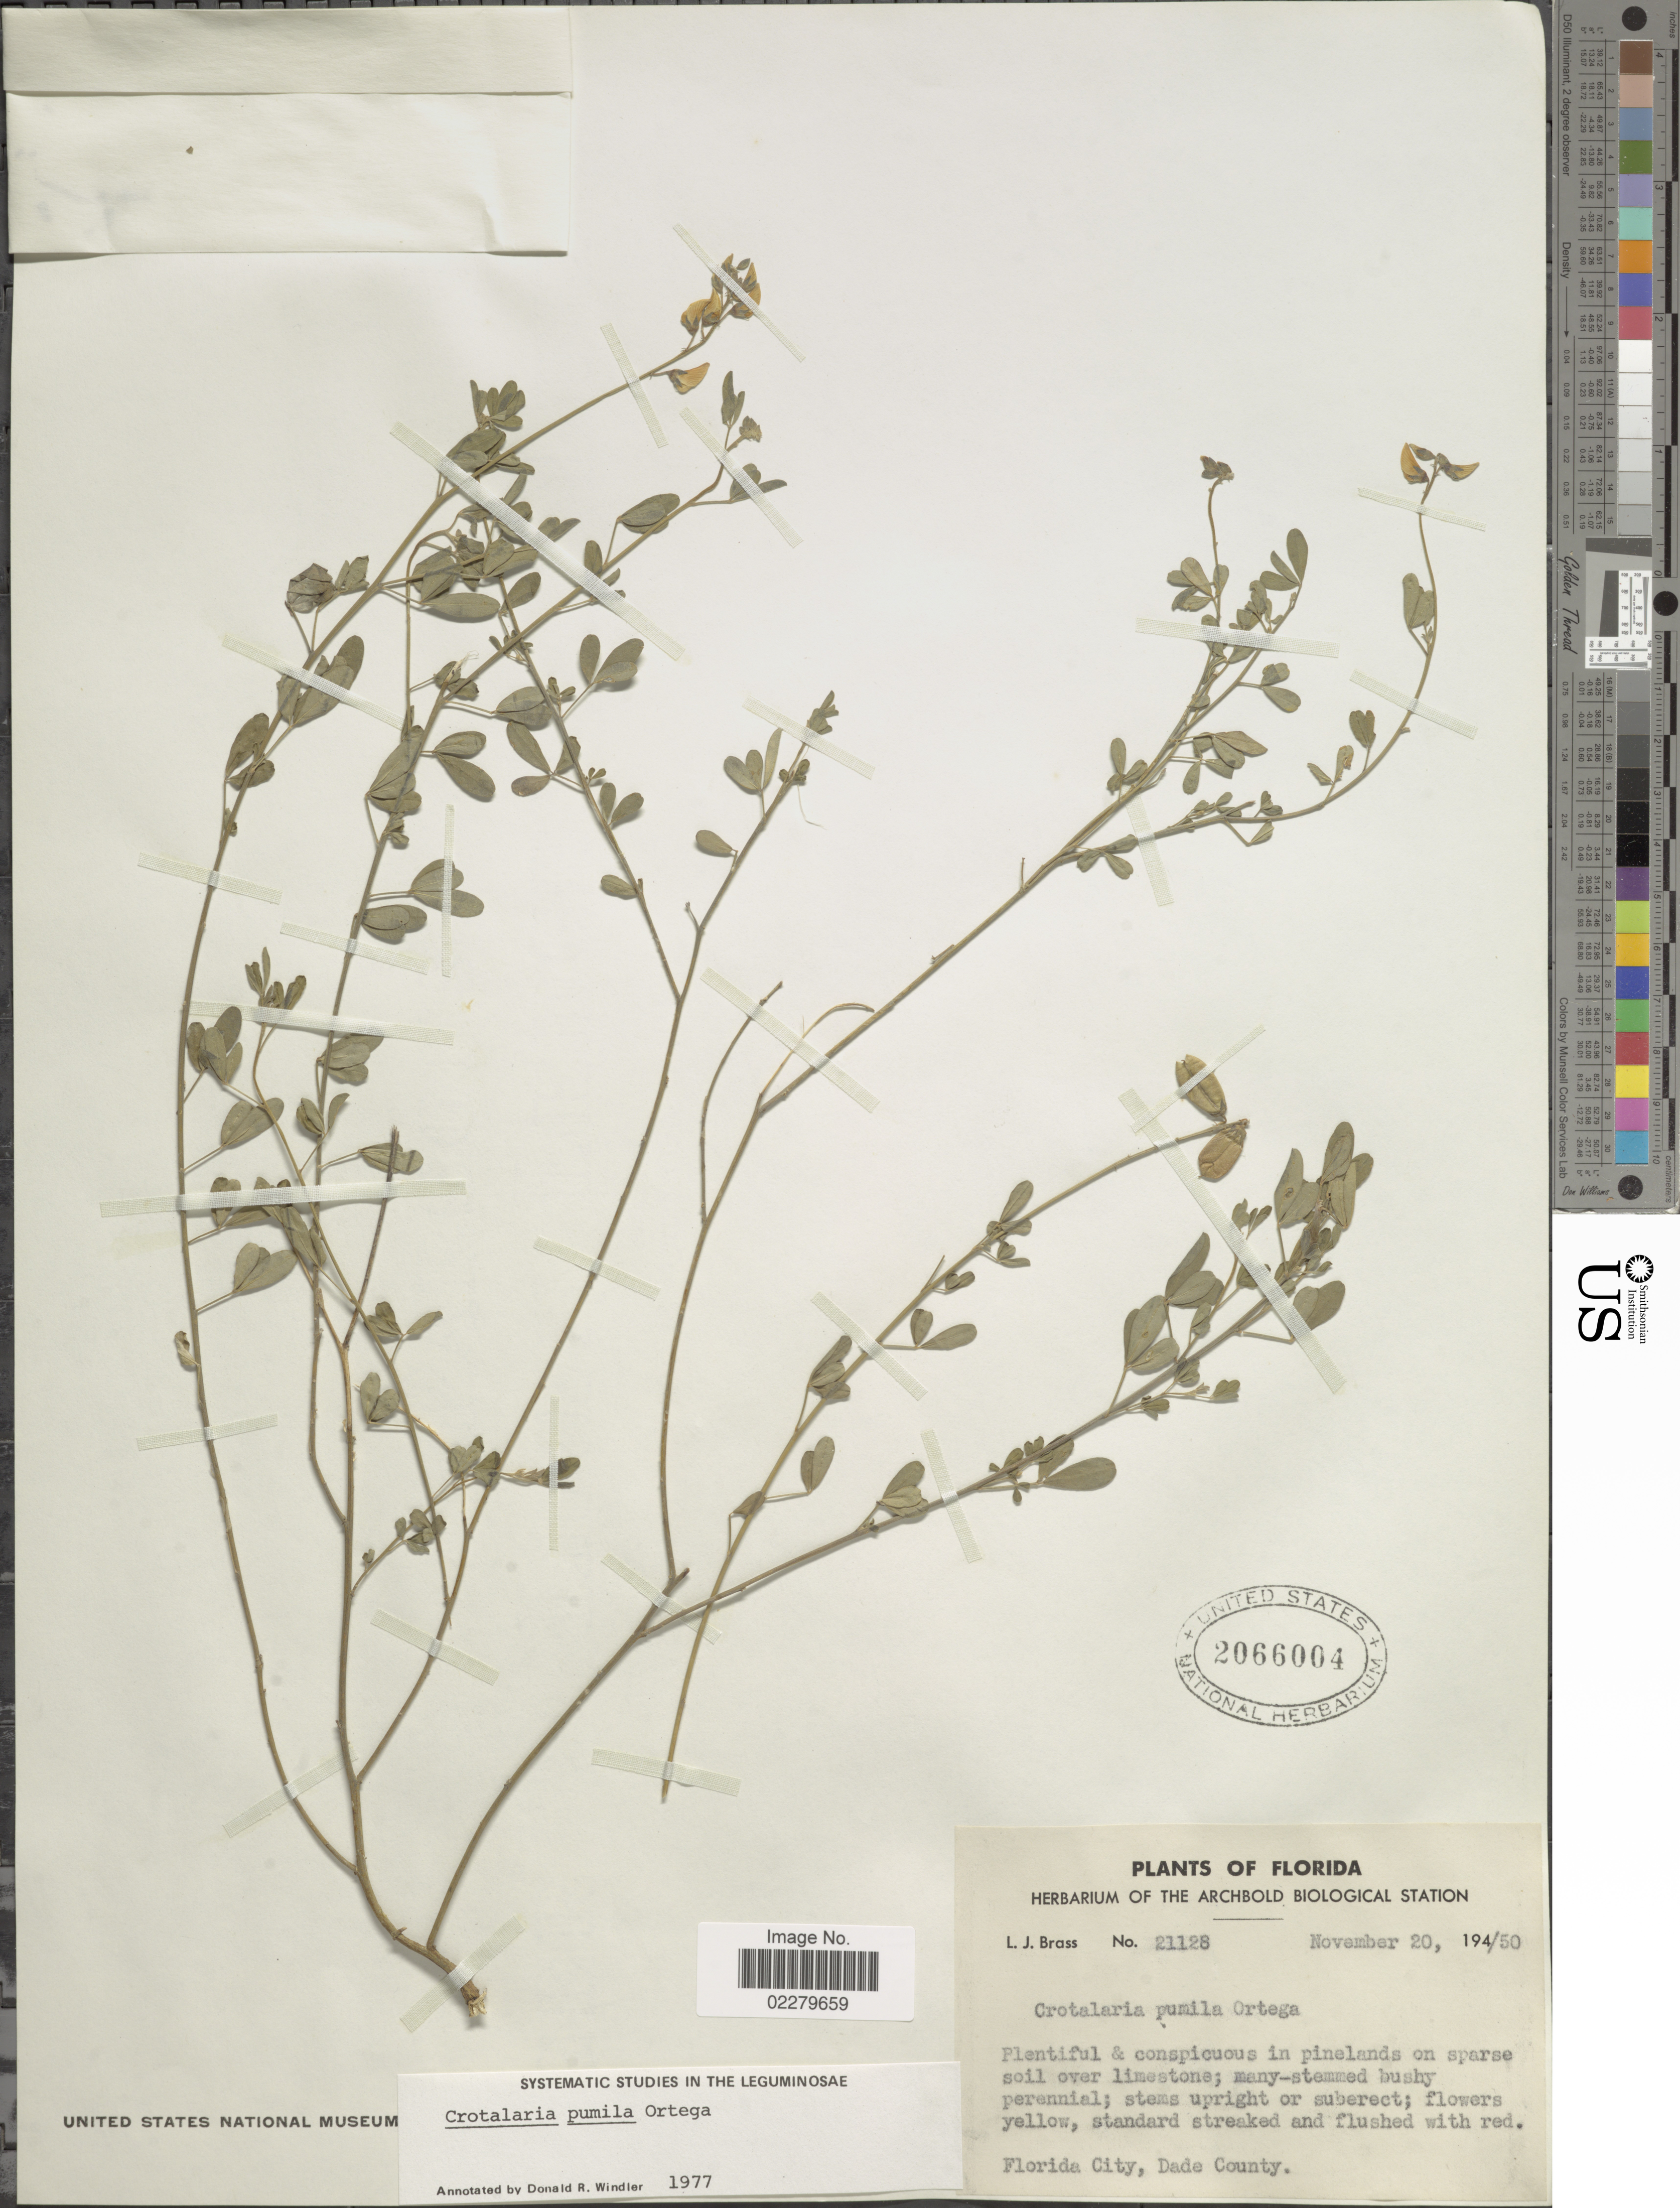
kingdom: Plantae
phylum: Tracheophyta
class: Magnoliopsida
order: Fabales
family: Fabaceae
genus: Crotalaria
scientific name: Crotalaria pumila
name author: Ortega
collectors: L. J. Brass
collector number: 21128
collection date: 1950-11-20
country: United States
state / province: Florida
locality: Florida City, Dade County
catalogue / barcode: US 2066004